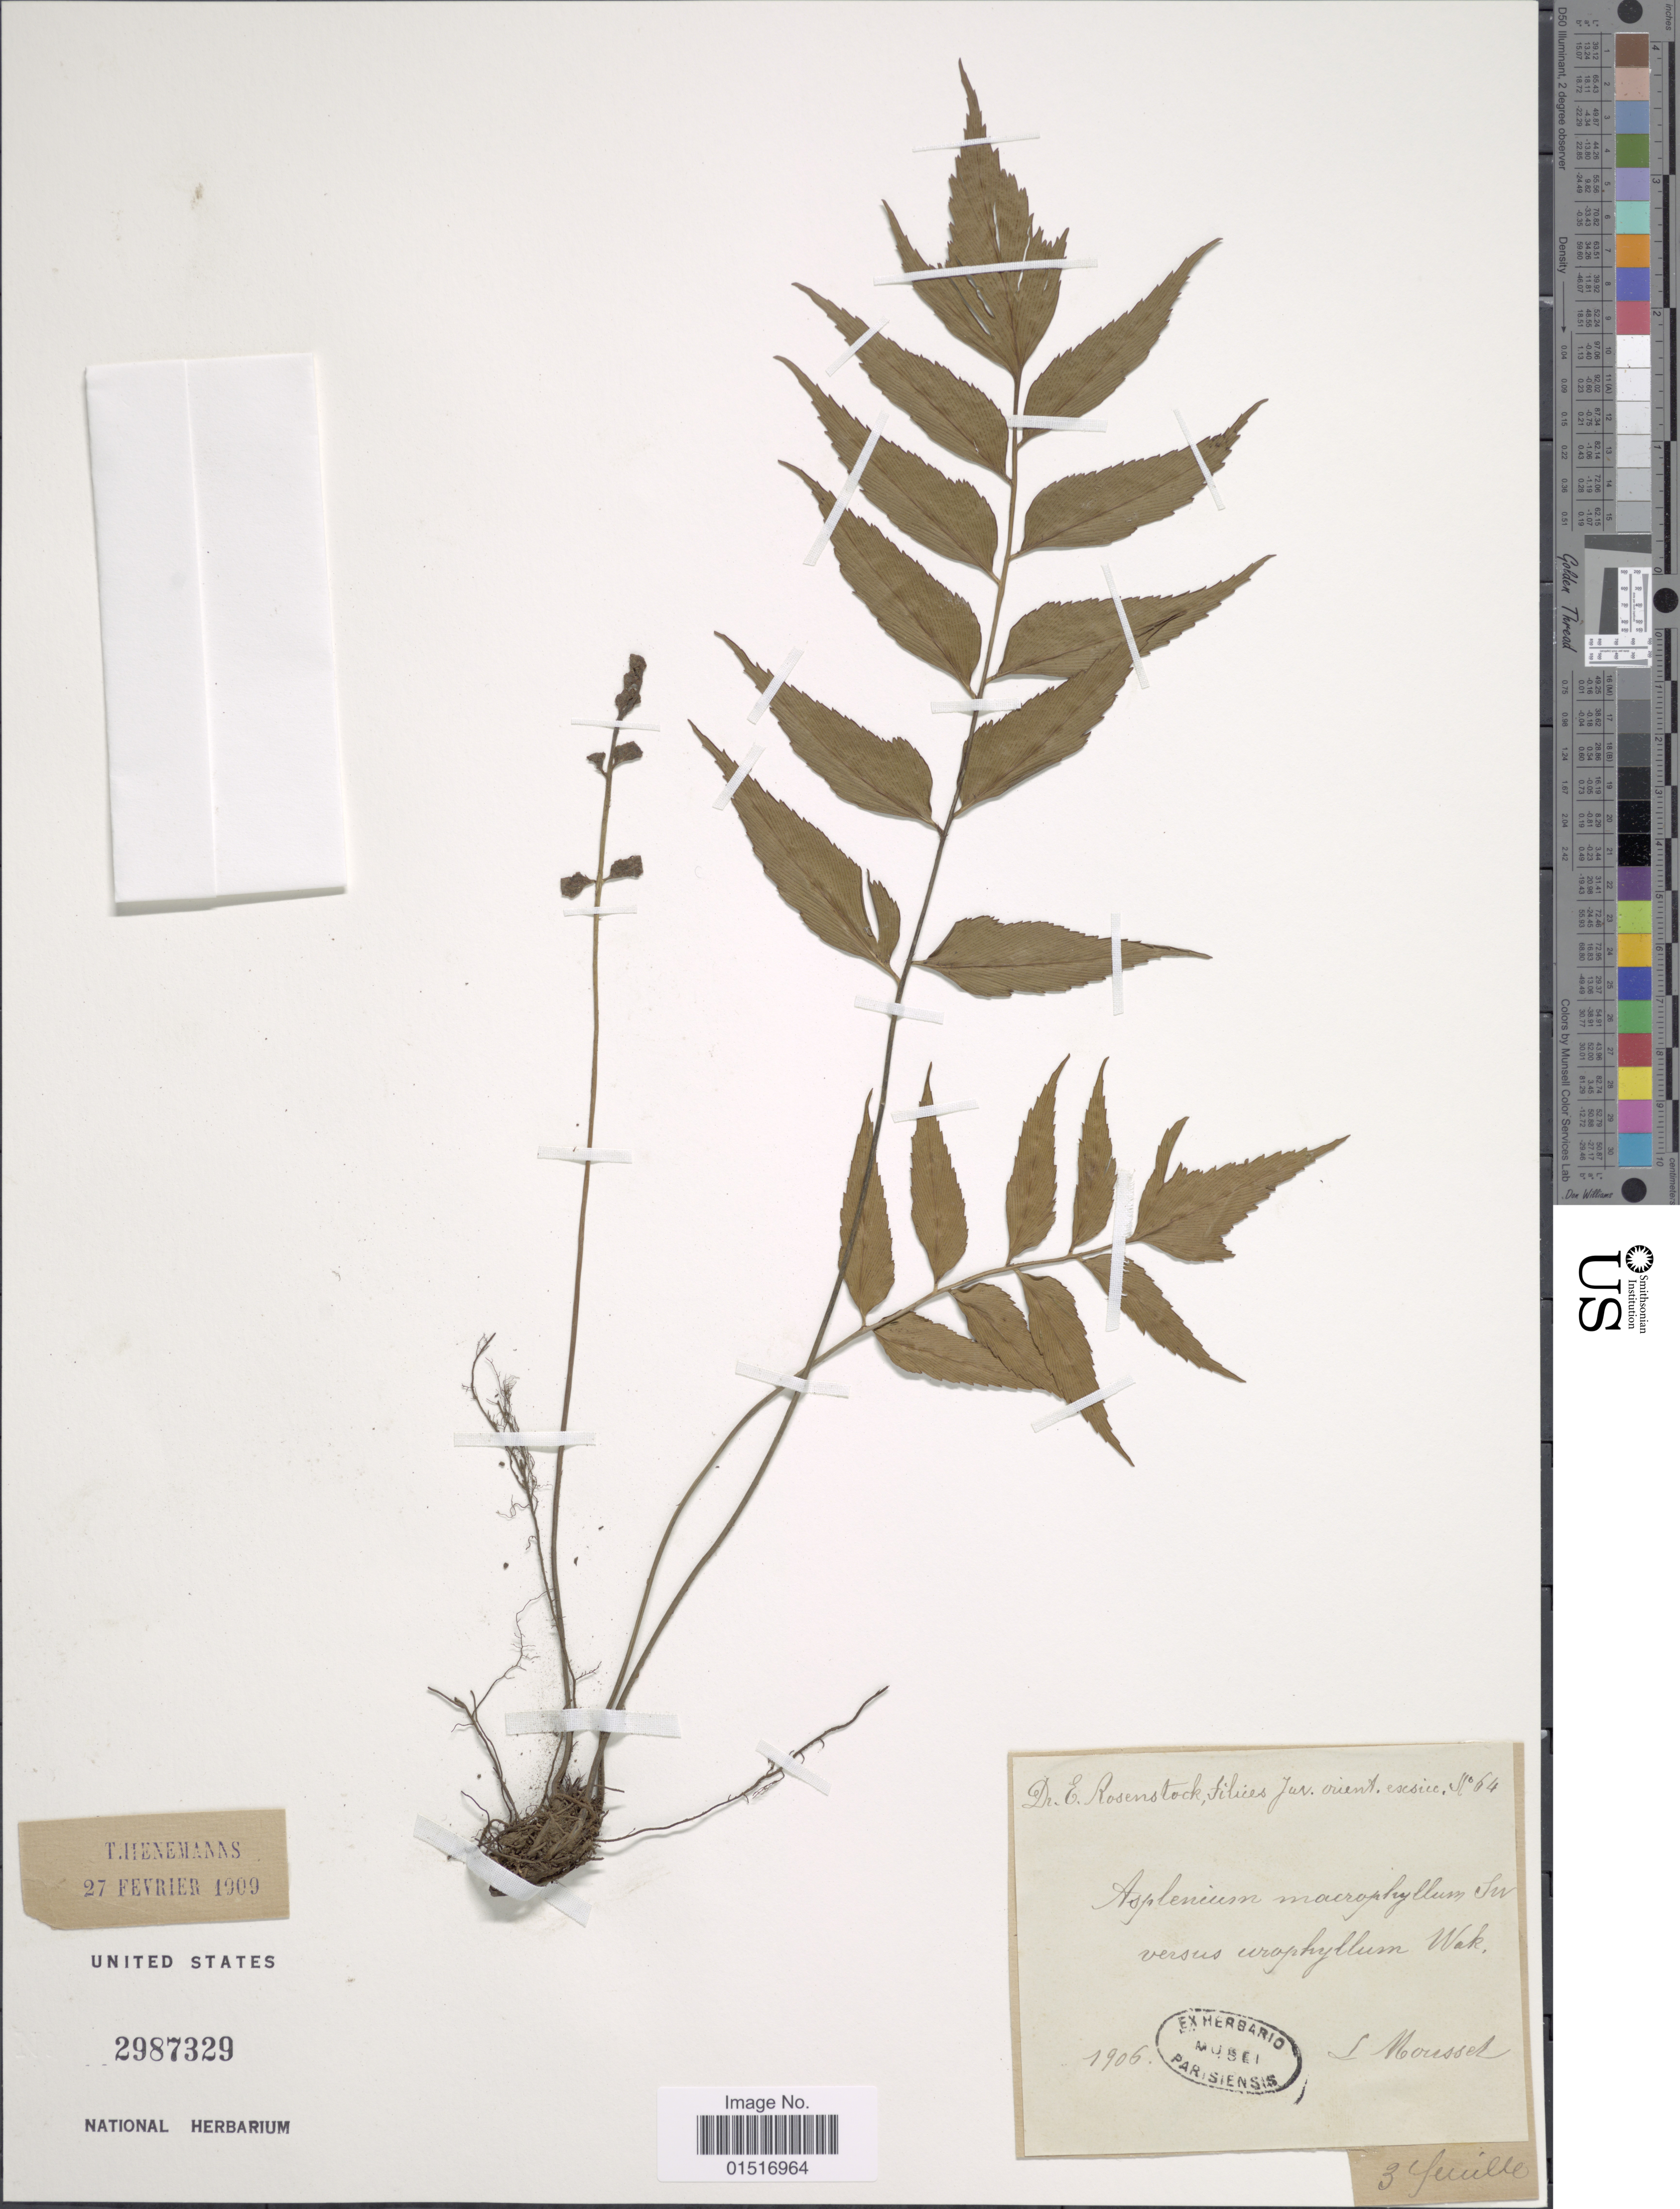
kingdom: Plantae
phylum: Tracheophyta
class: Polypodiopsida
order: Polypodiales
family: Aspleniaceae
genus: Asplenium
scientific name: Asplenium polyodon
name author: G. Forst.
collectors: Mousset, --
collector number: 64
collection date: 1906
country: Indonesia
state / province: Java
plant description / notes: "Jav. Orient. Wak." removed from Precise Locality field. Refers to the expedition name.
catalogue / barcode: US 2987329